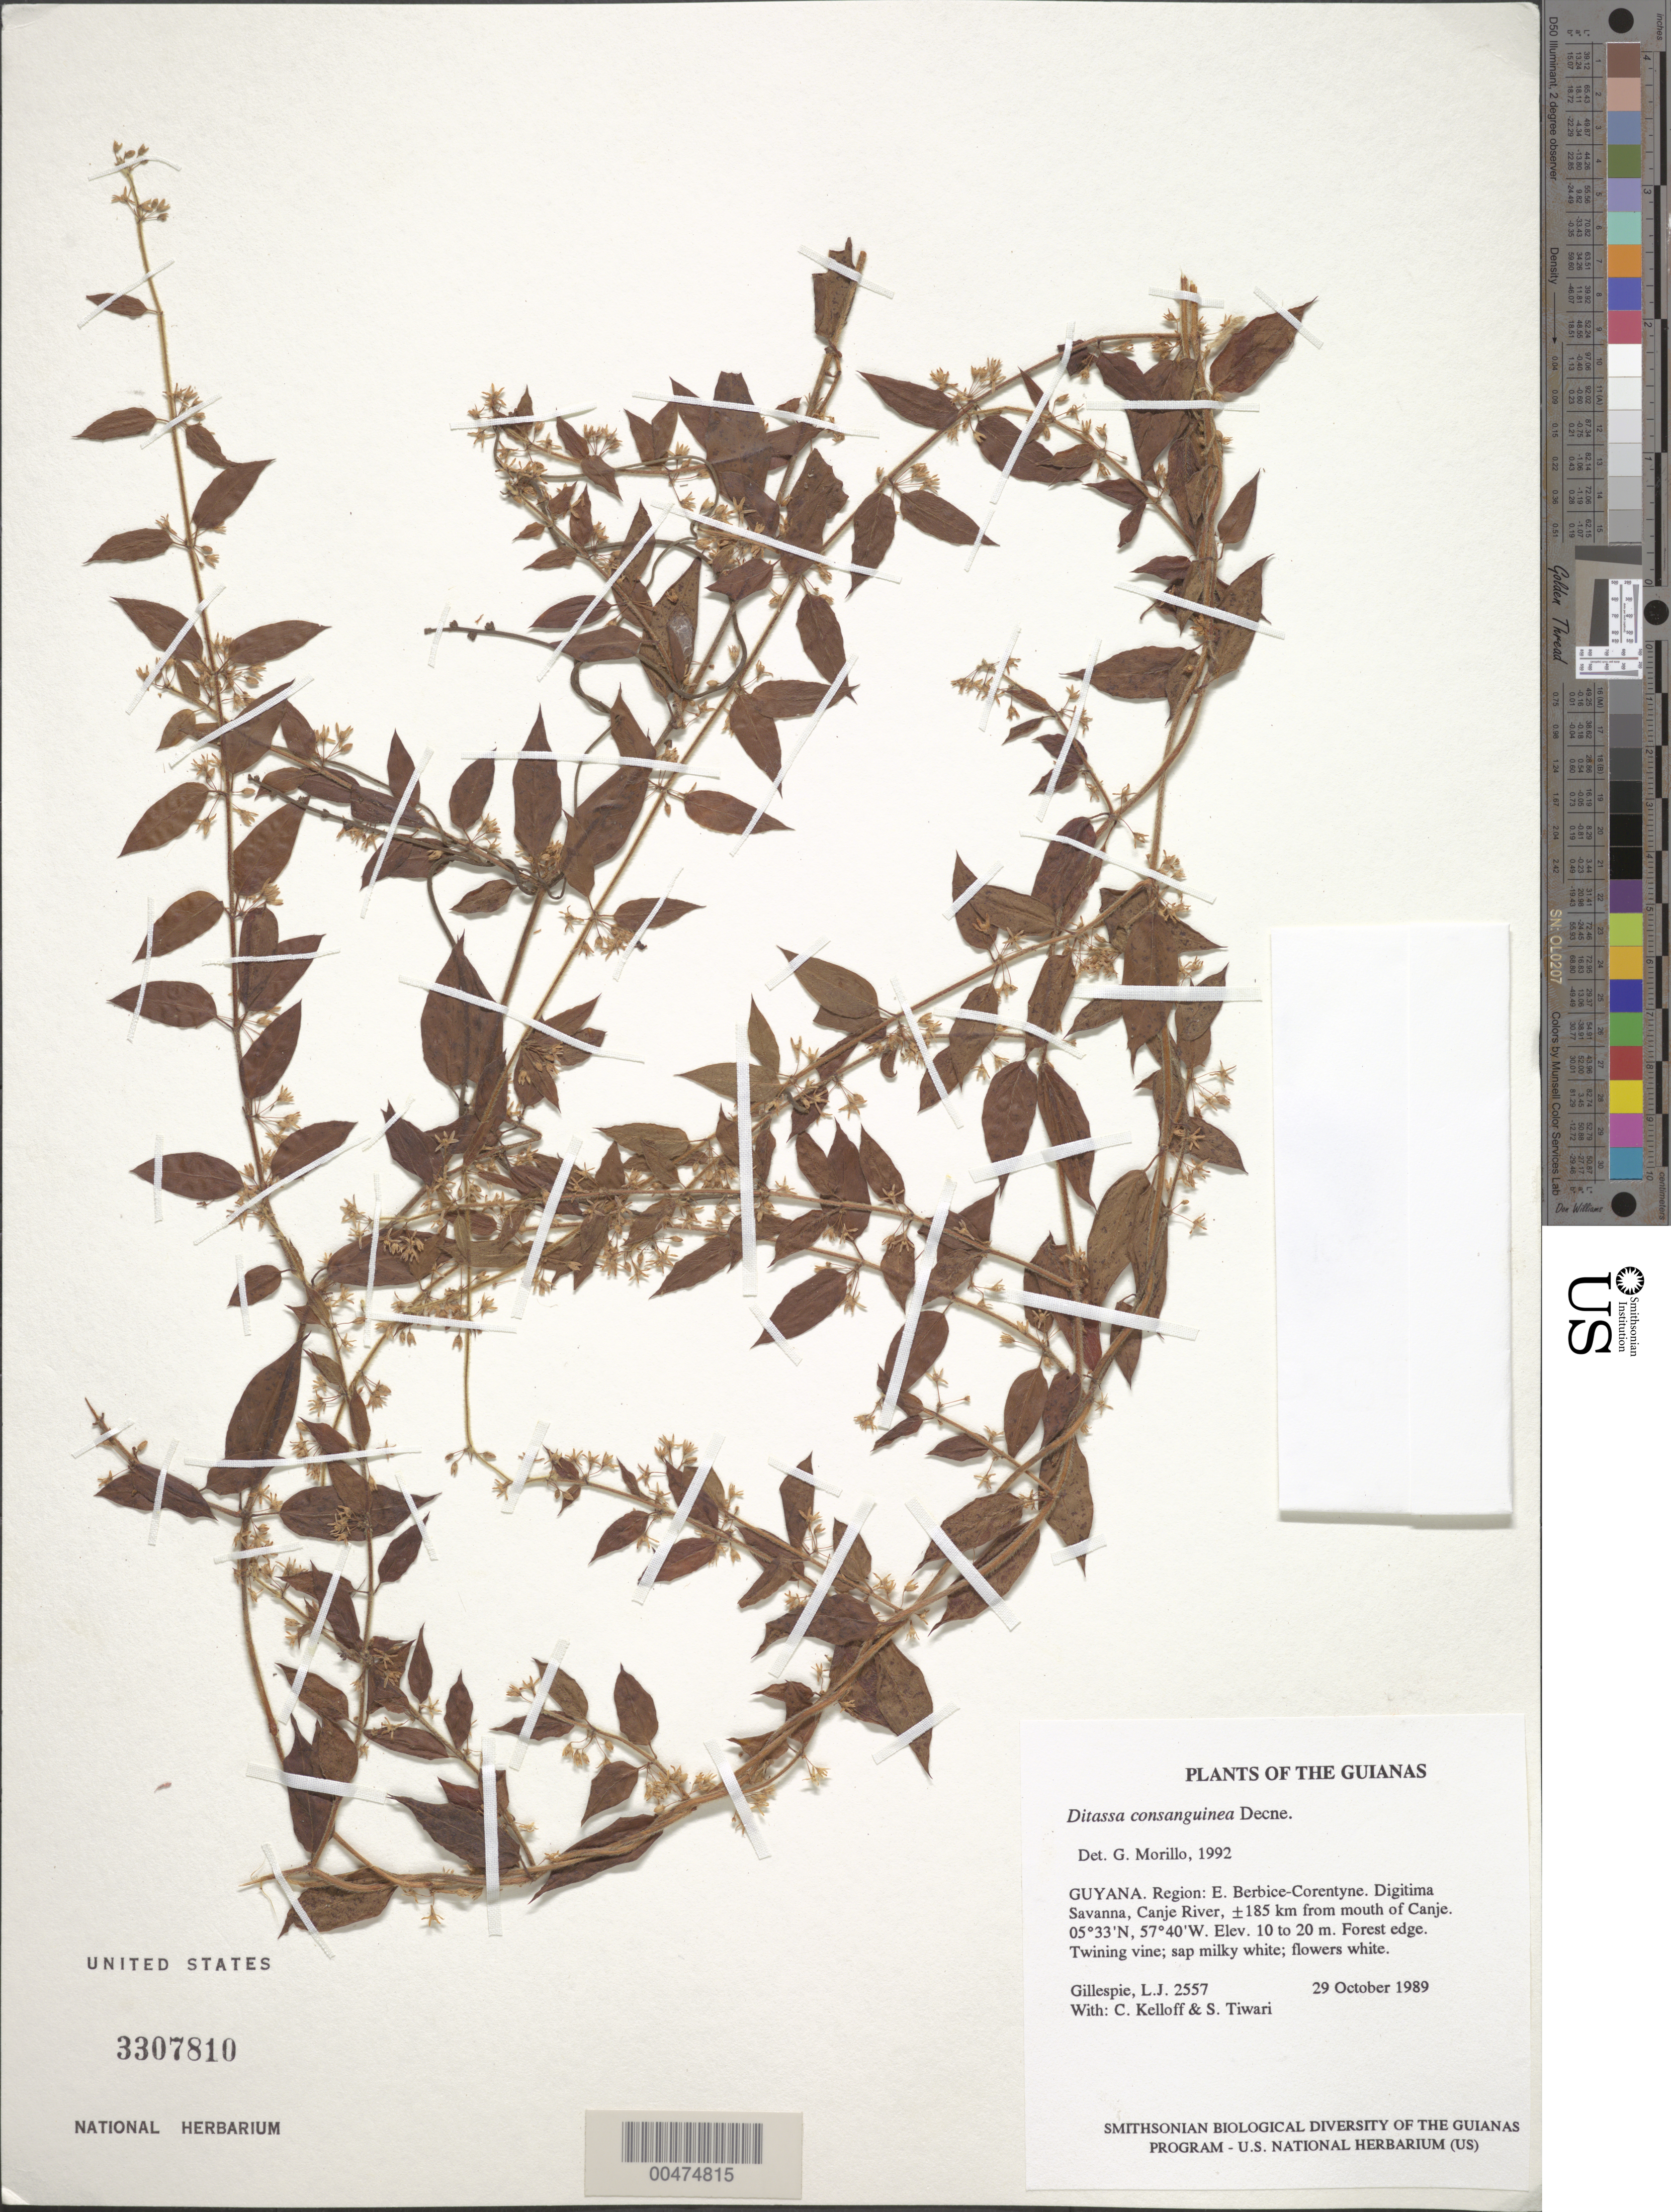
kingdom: Plantae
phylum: Tracheophyta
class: Magnoliopsida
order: Gentianales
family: Apocynaceae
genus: Ditassa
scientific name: Ditassa consanguinea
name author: Decne.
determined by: Morillo, G. N.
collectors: L. J. Gillespie, C. L. Kelloff & S. Tiwari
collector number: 2557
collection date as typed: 30 October 1989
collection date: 1989-10-30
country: Guyana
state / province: E. Berbice-Corentyne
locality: Digitima Savanna, Canje River, ±185 km from mouth of Canje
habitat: Forest edge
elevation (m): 10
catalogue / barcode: US 3307810